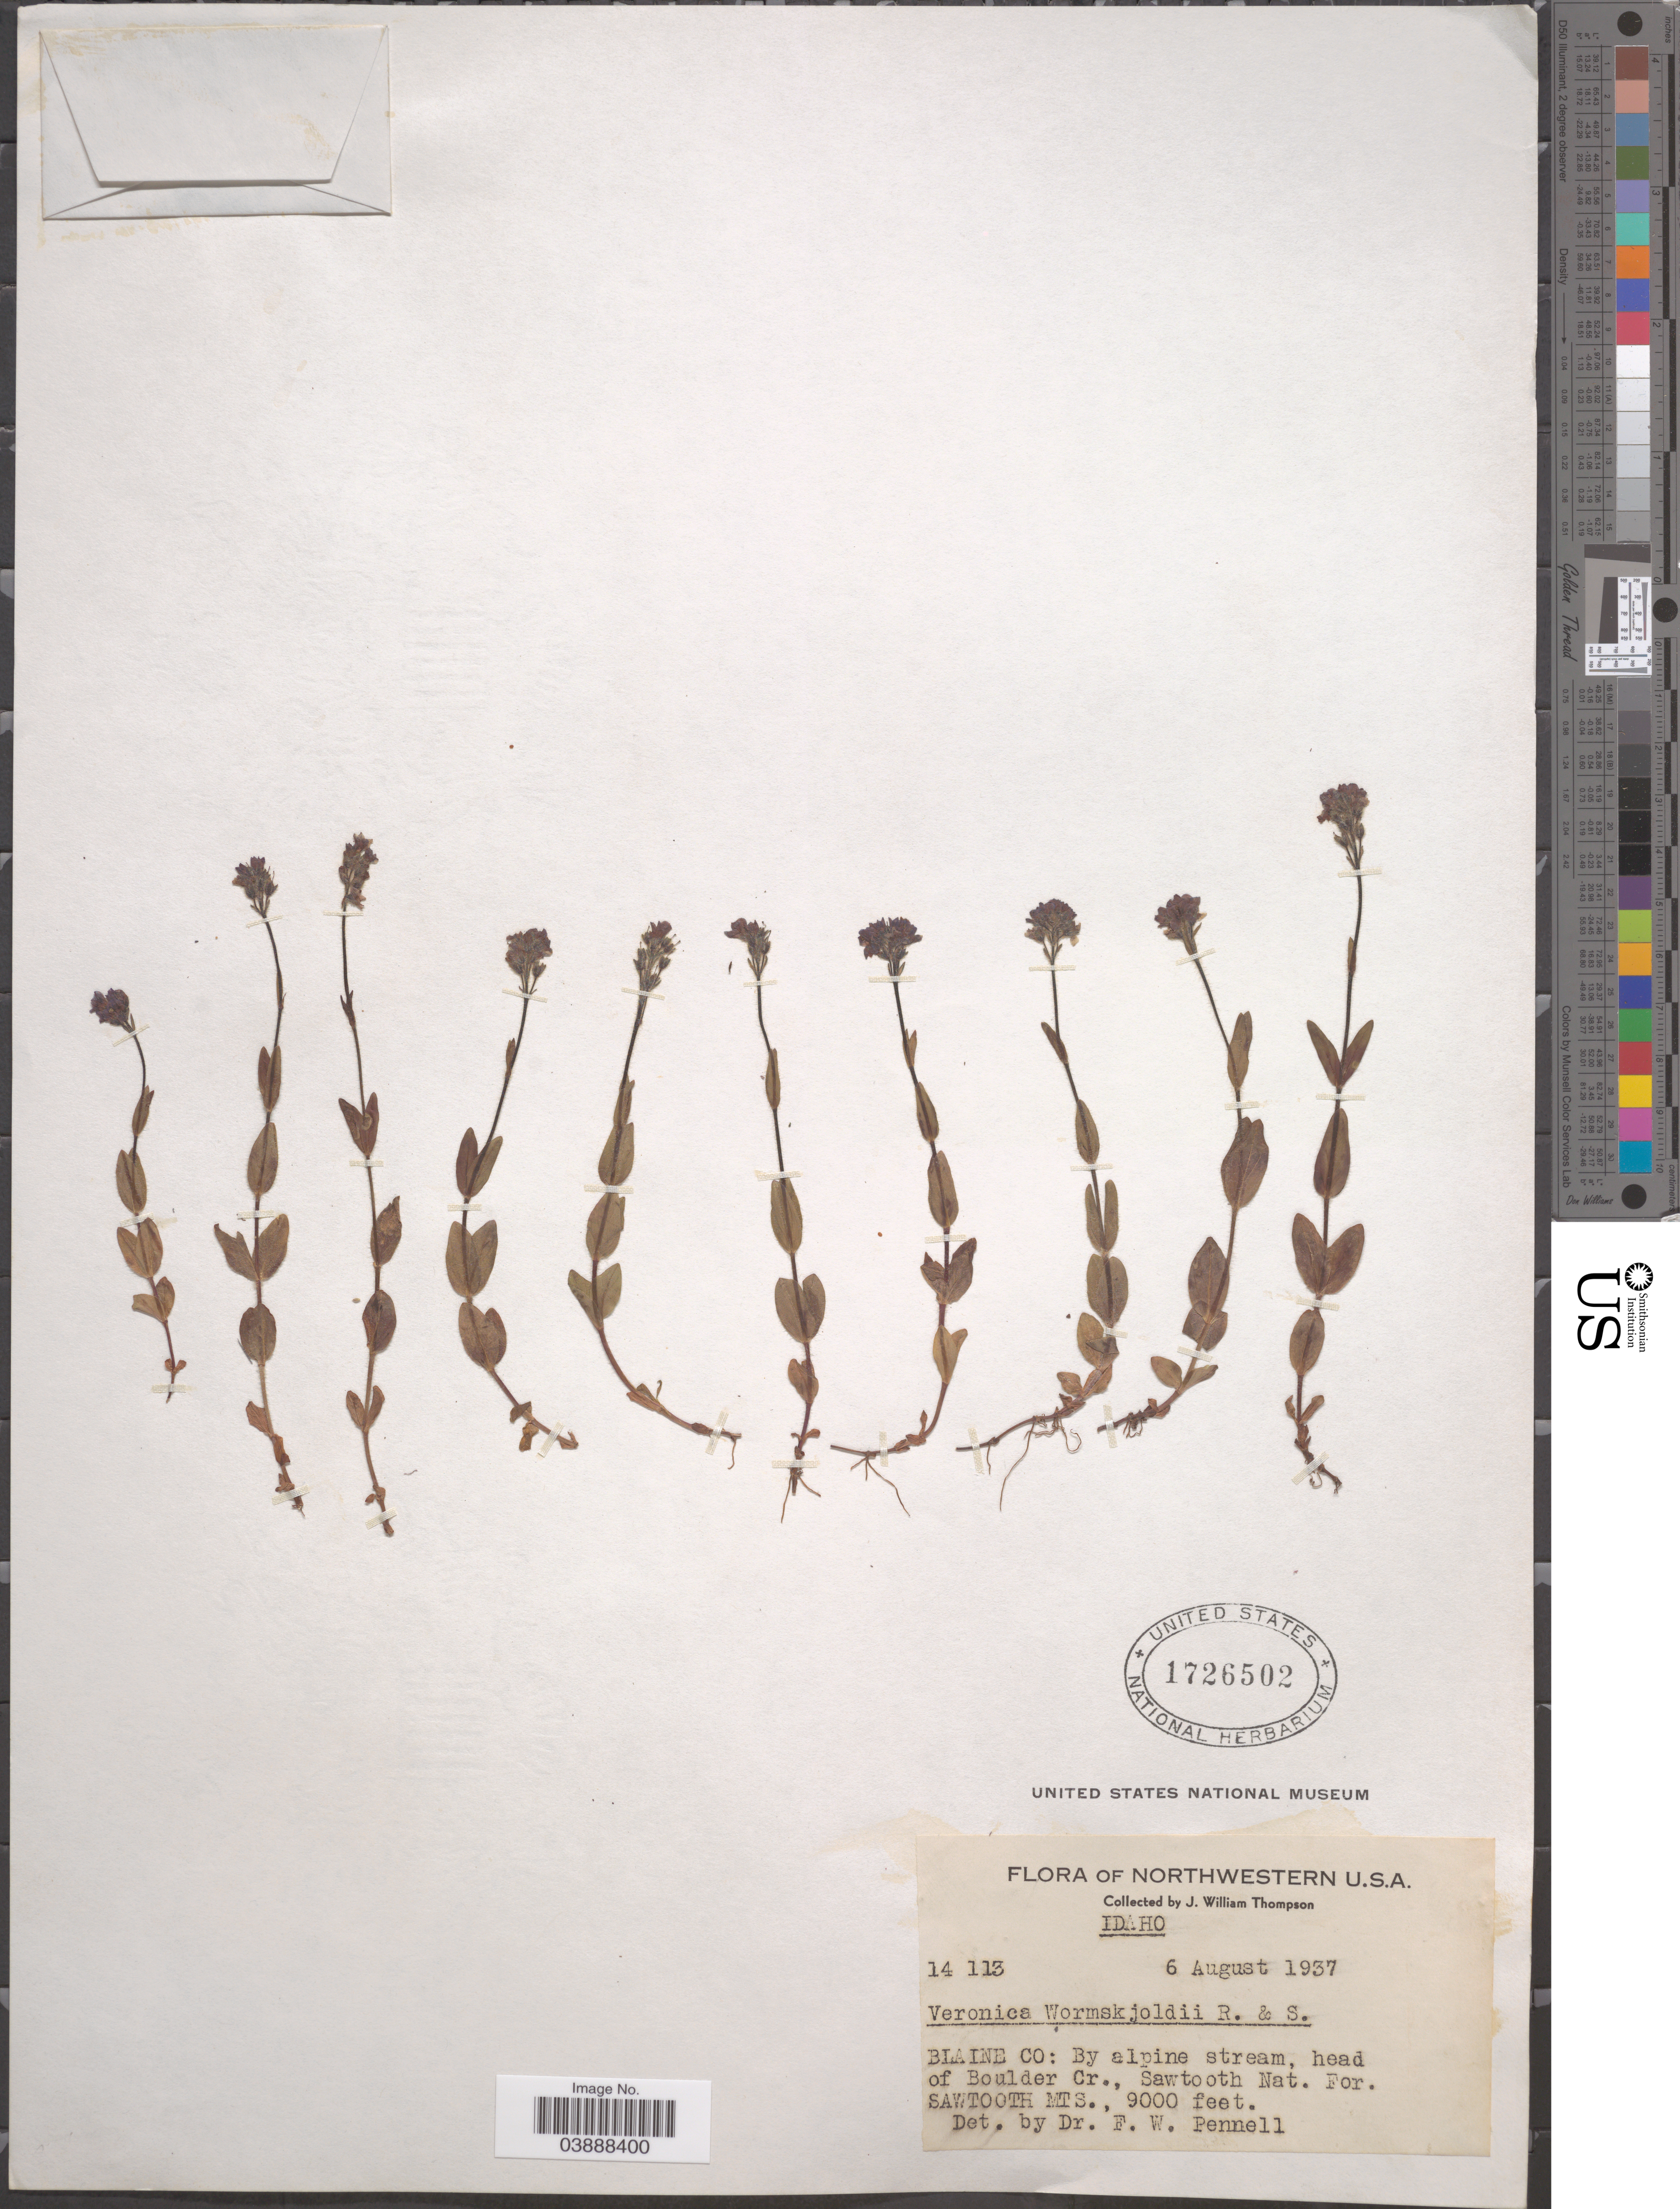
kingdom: Plantae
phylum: Tracheophyta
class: Magnoliopsida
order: Lamiales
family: Plantaginaceae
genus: Veronica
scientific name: Veronica wormskjoldii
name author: Roem. & Schult.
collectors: J. W. Thompson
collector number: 14113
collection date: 1937-08-06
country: United States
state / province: Idaho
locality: Blaine Co: head of Boulder Cr., Sawtooth Nat. For. Sawtooth Mts.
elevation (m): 2743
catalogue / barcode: US 1726502